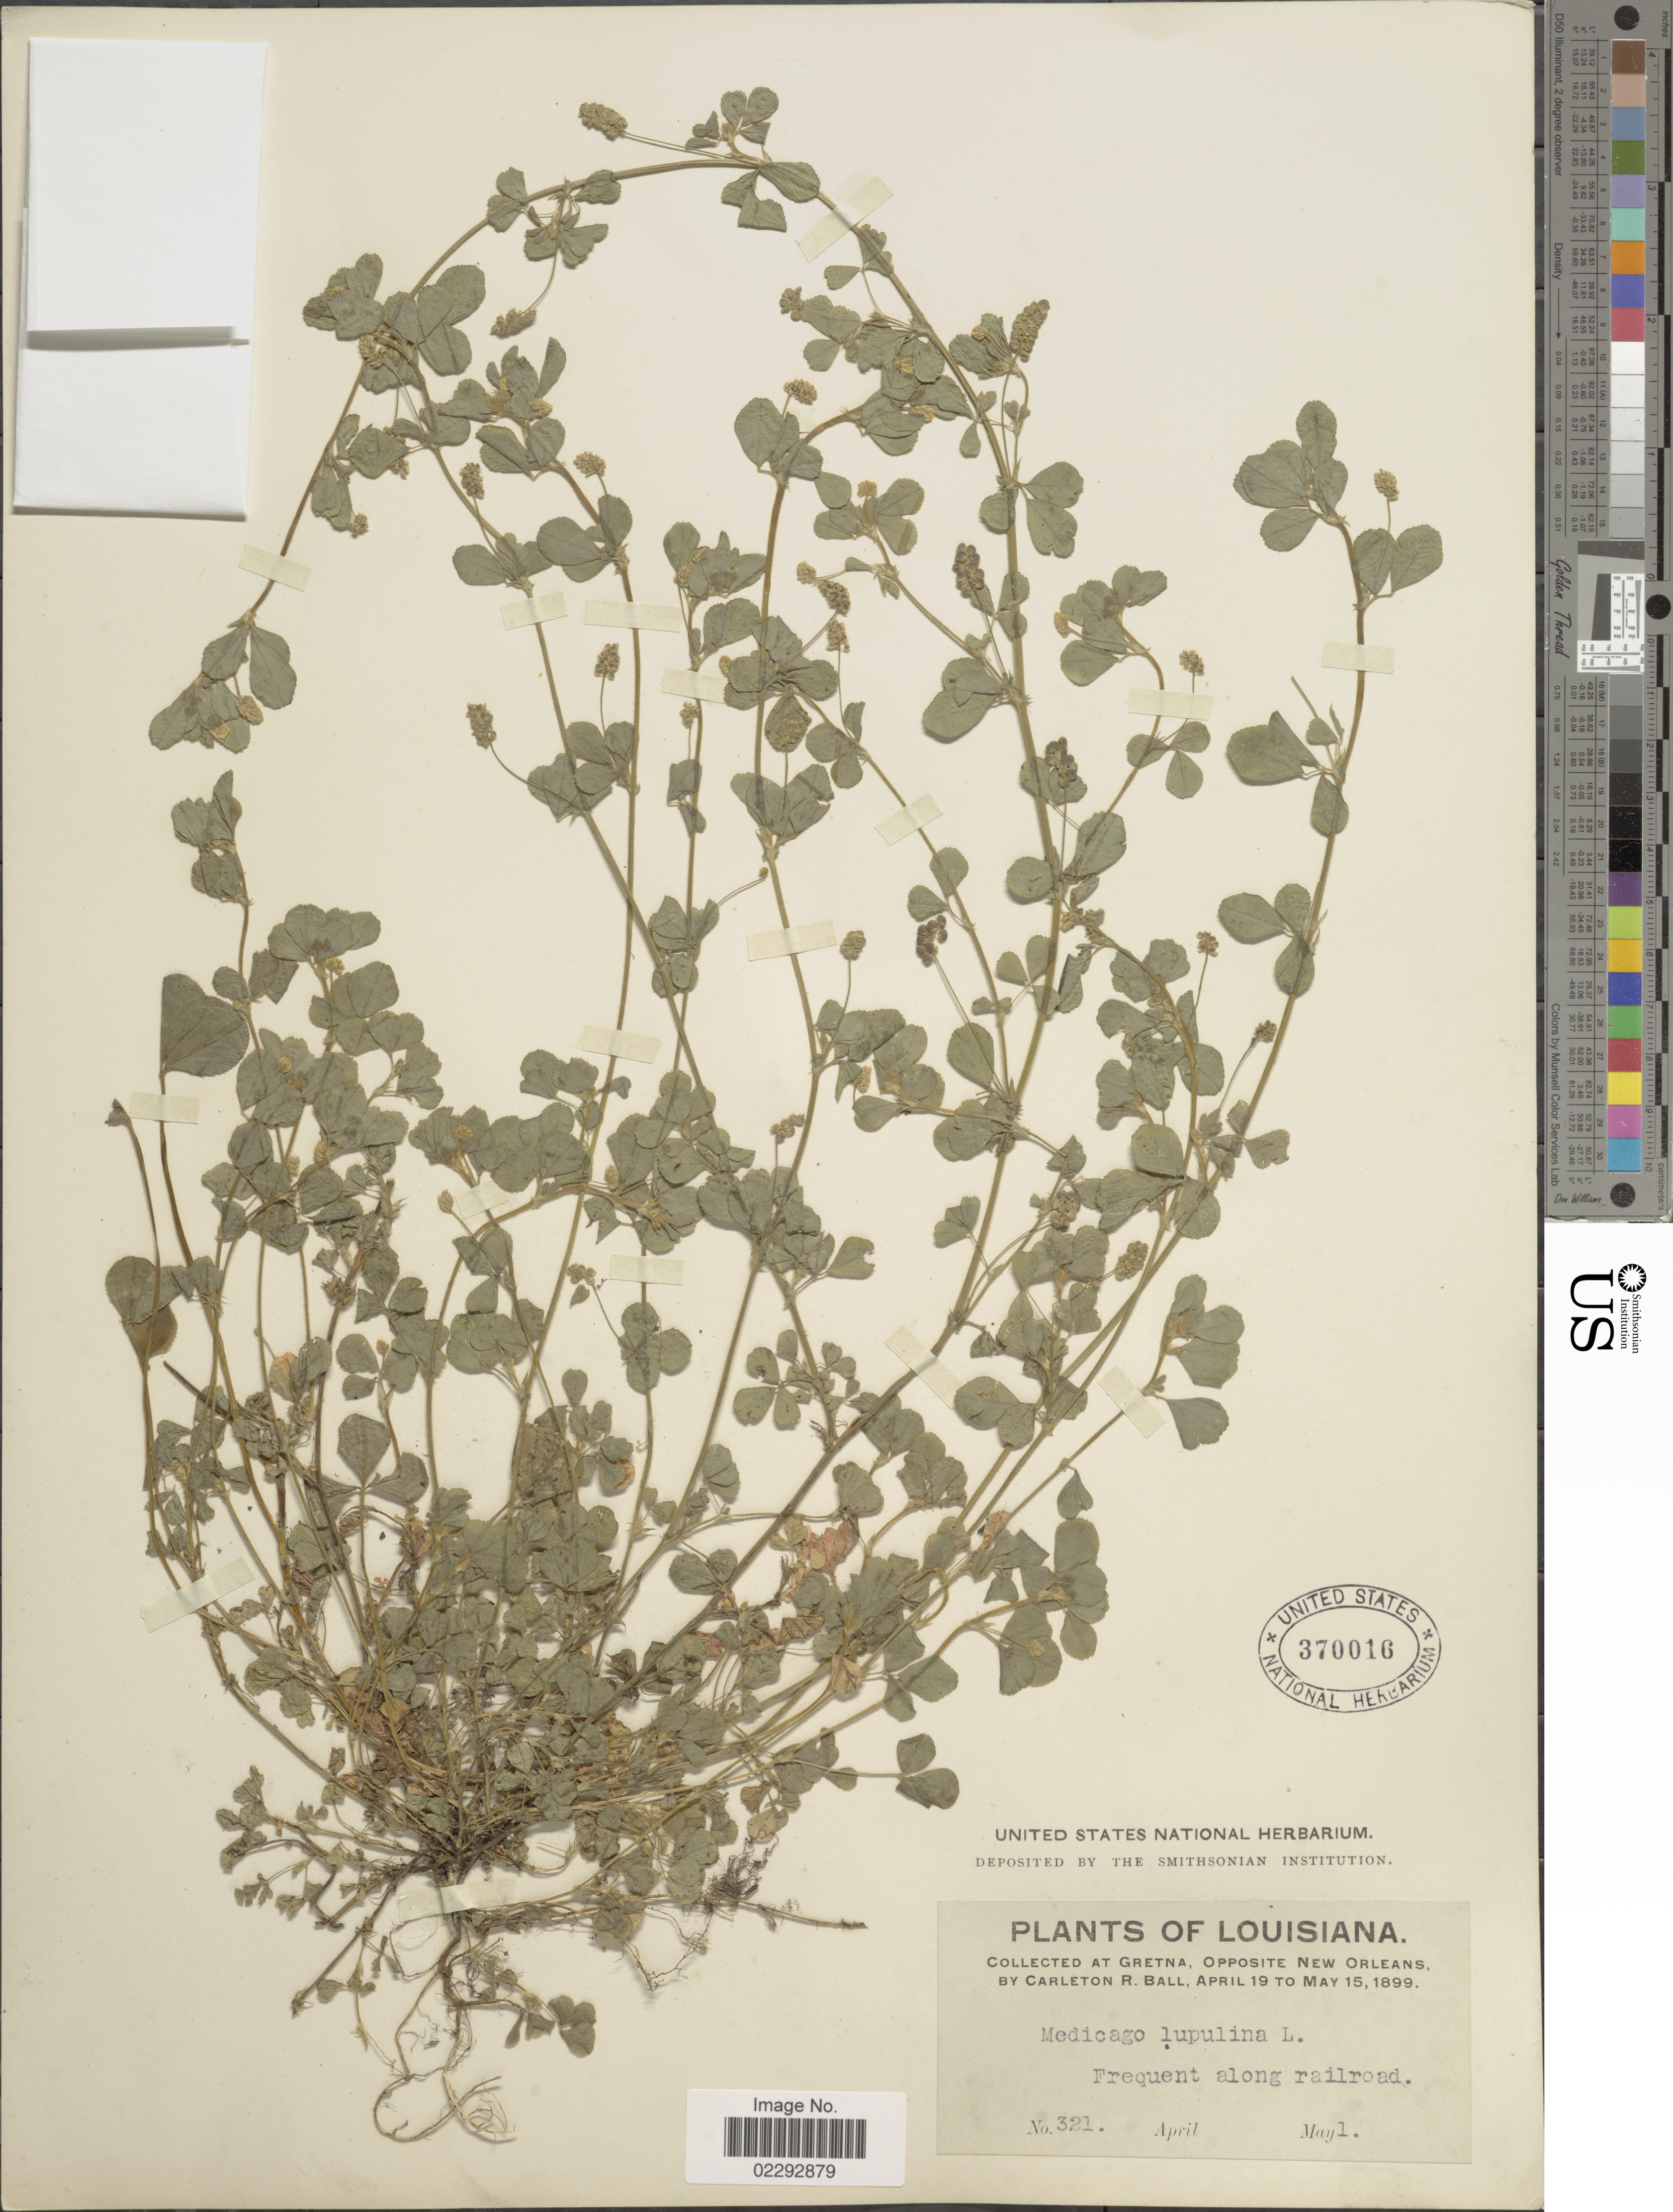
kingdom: Plantae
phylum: Tracheophyta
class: Magnoliopsida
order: Fabales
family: Fabaceae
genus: Medicago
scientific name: Medicago lupulina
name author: L.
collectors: C. R. Ball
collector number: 321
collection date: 1899-05-01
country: United States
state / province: Louisiana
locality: Louisiana, At Gretna, Opposite New Orleans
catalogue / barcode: US 370016